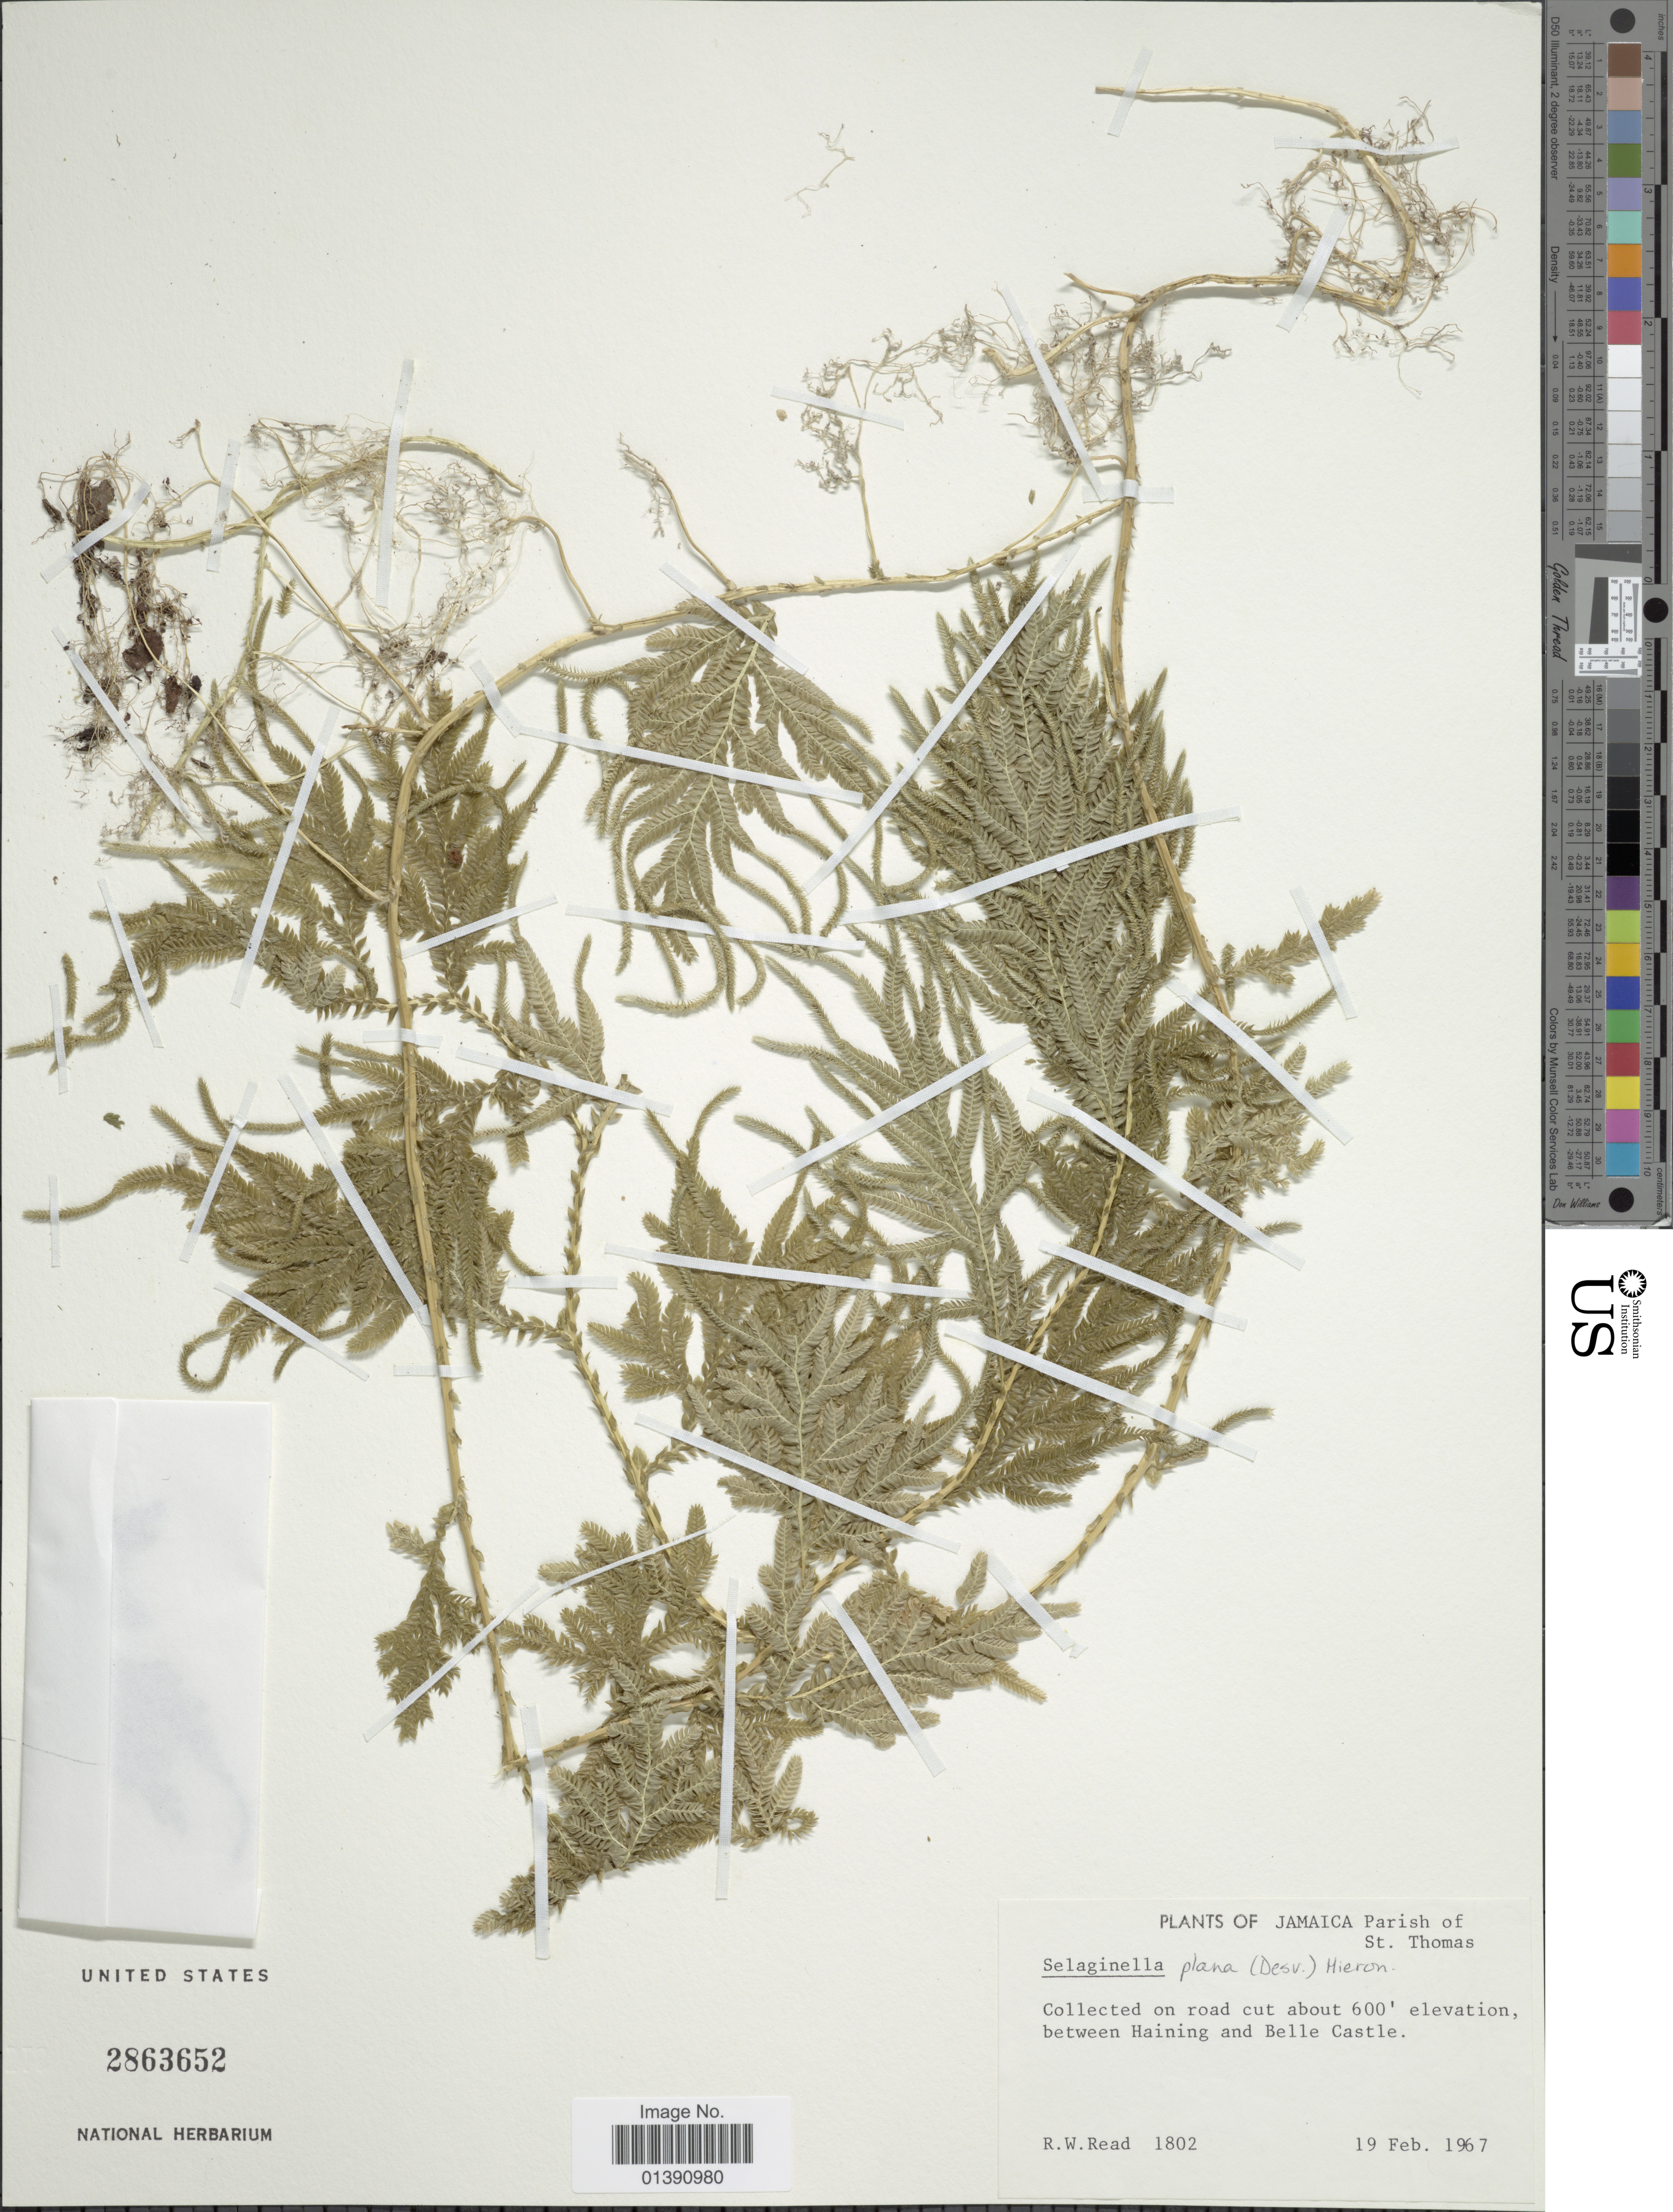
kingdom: Plantae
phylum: Tracheophyta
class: Lycopodiopsida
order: Selaginellales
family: Selaginellaceae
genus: Selaginella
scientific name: Selaginella plana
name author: (Desv. ex Poir.) Hieron.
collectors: R. W. Read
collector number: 1802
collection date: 1967-02-19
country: Jamaica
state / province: Saint Thomas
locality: Parish of St Thomas, on road cut about 600'elevation between Haining and Belle Castle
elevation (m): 183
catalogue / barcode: US 2863652